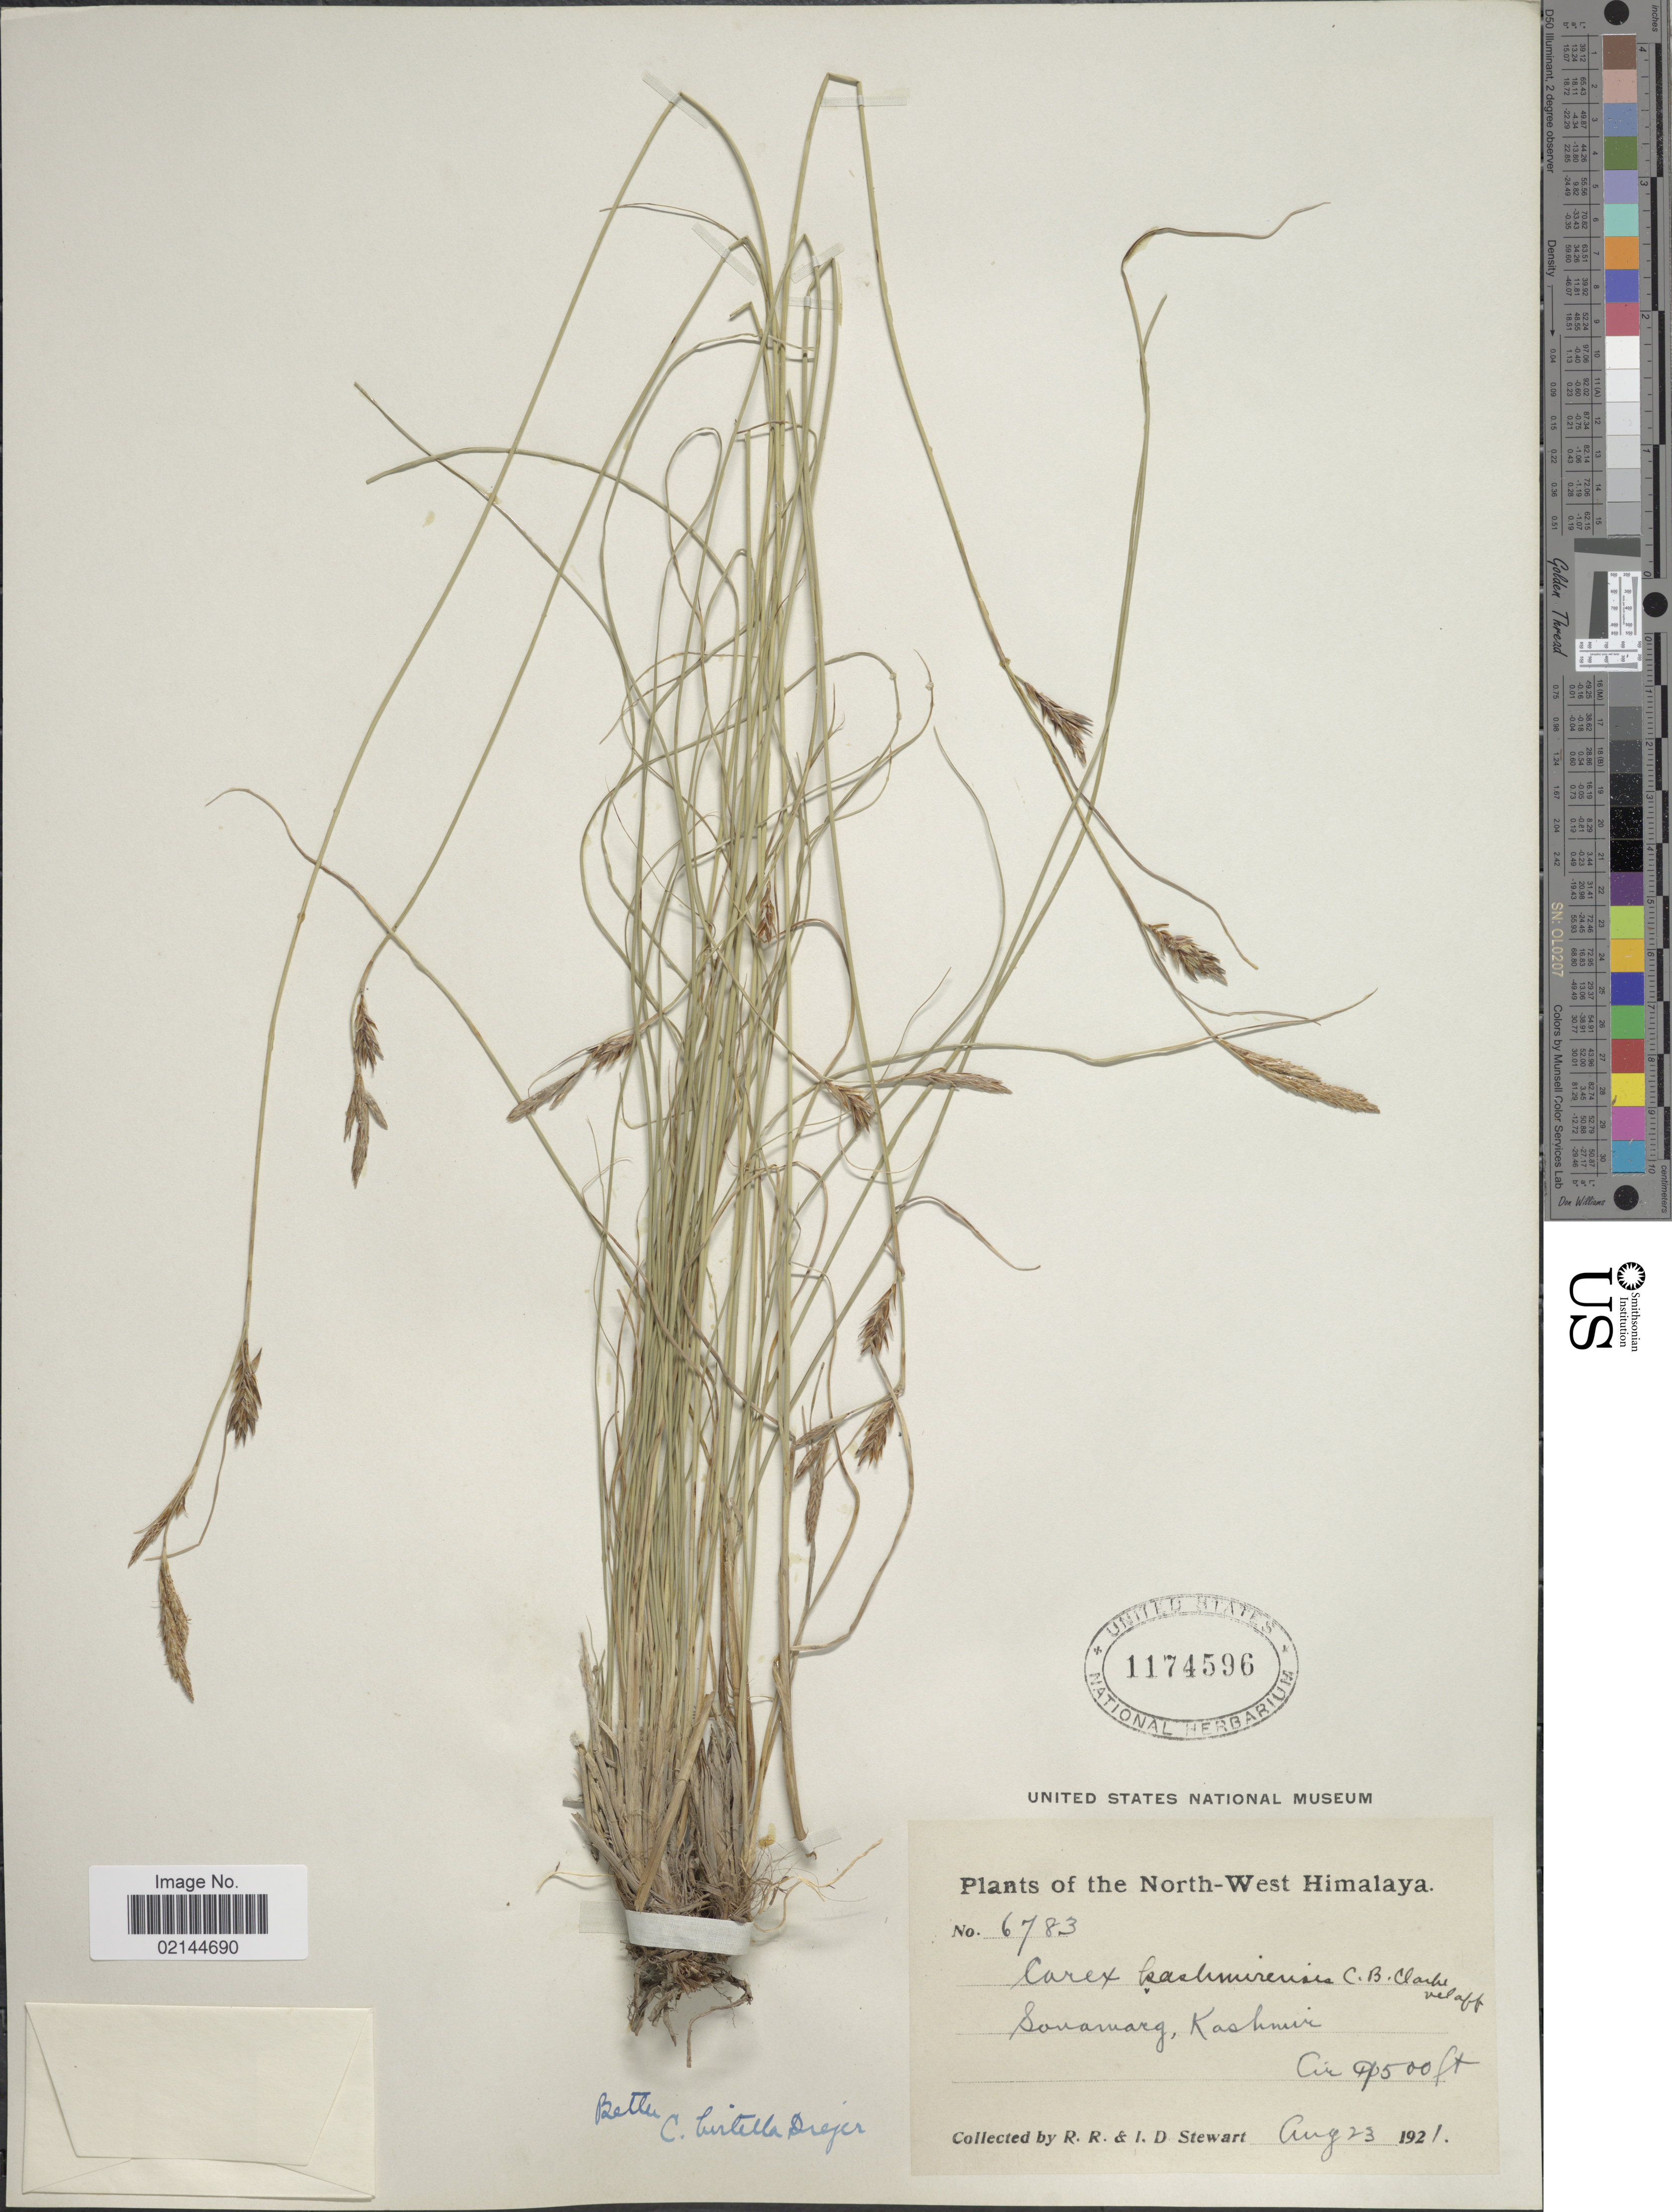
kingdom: Plantae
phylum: Tracheophyta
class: Liliopsida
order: Poales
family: Cyperaceae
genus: Carex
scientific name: Carex plectobasis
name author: V.I. Krecz.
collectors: R. R. Stewart & I. Stewart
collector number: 6783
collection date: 1921-08-23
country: India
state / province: Jammu and Kashmir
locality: North-West Himalaya. Sonamarg, Kashmir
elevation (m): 2896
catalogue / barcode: US 1174596